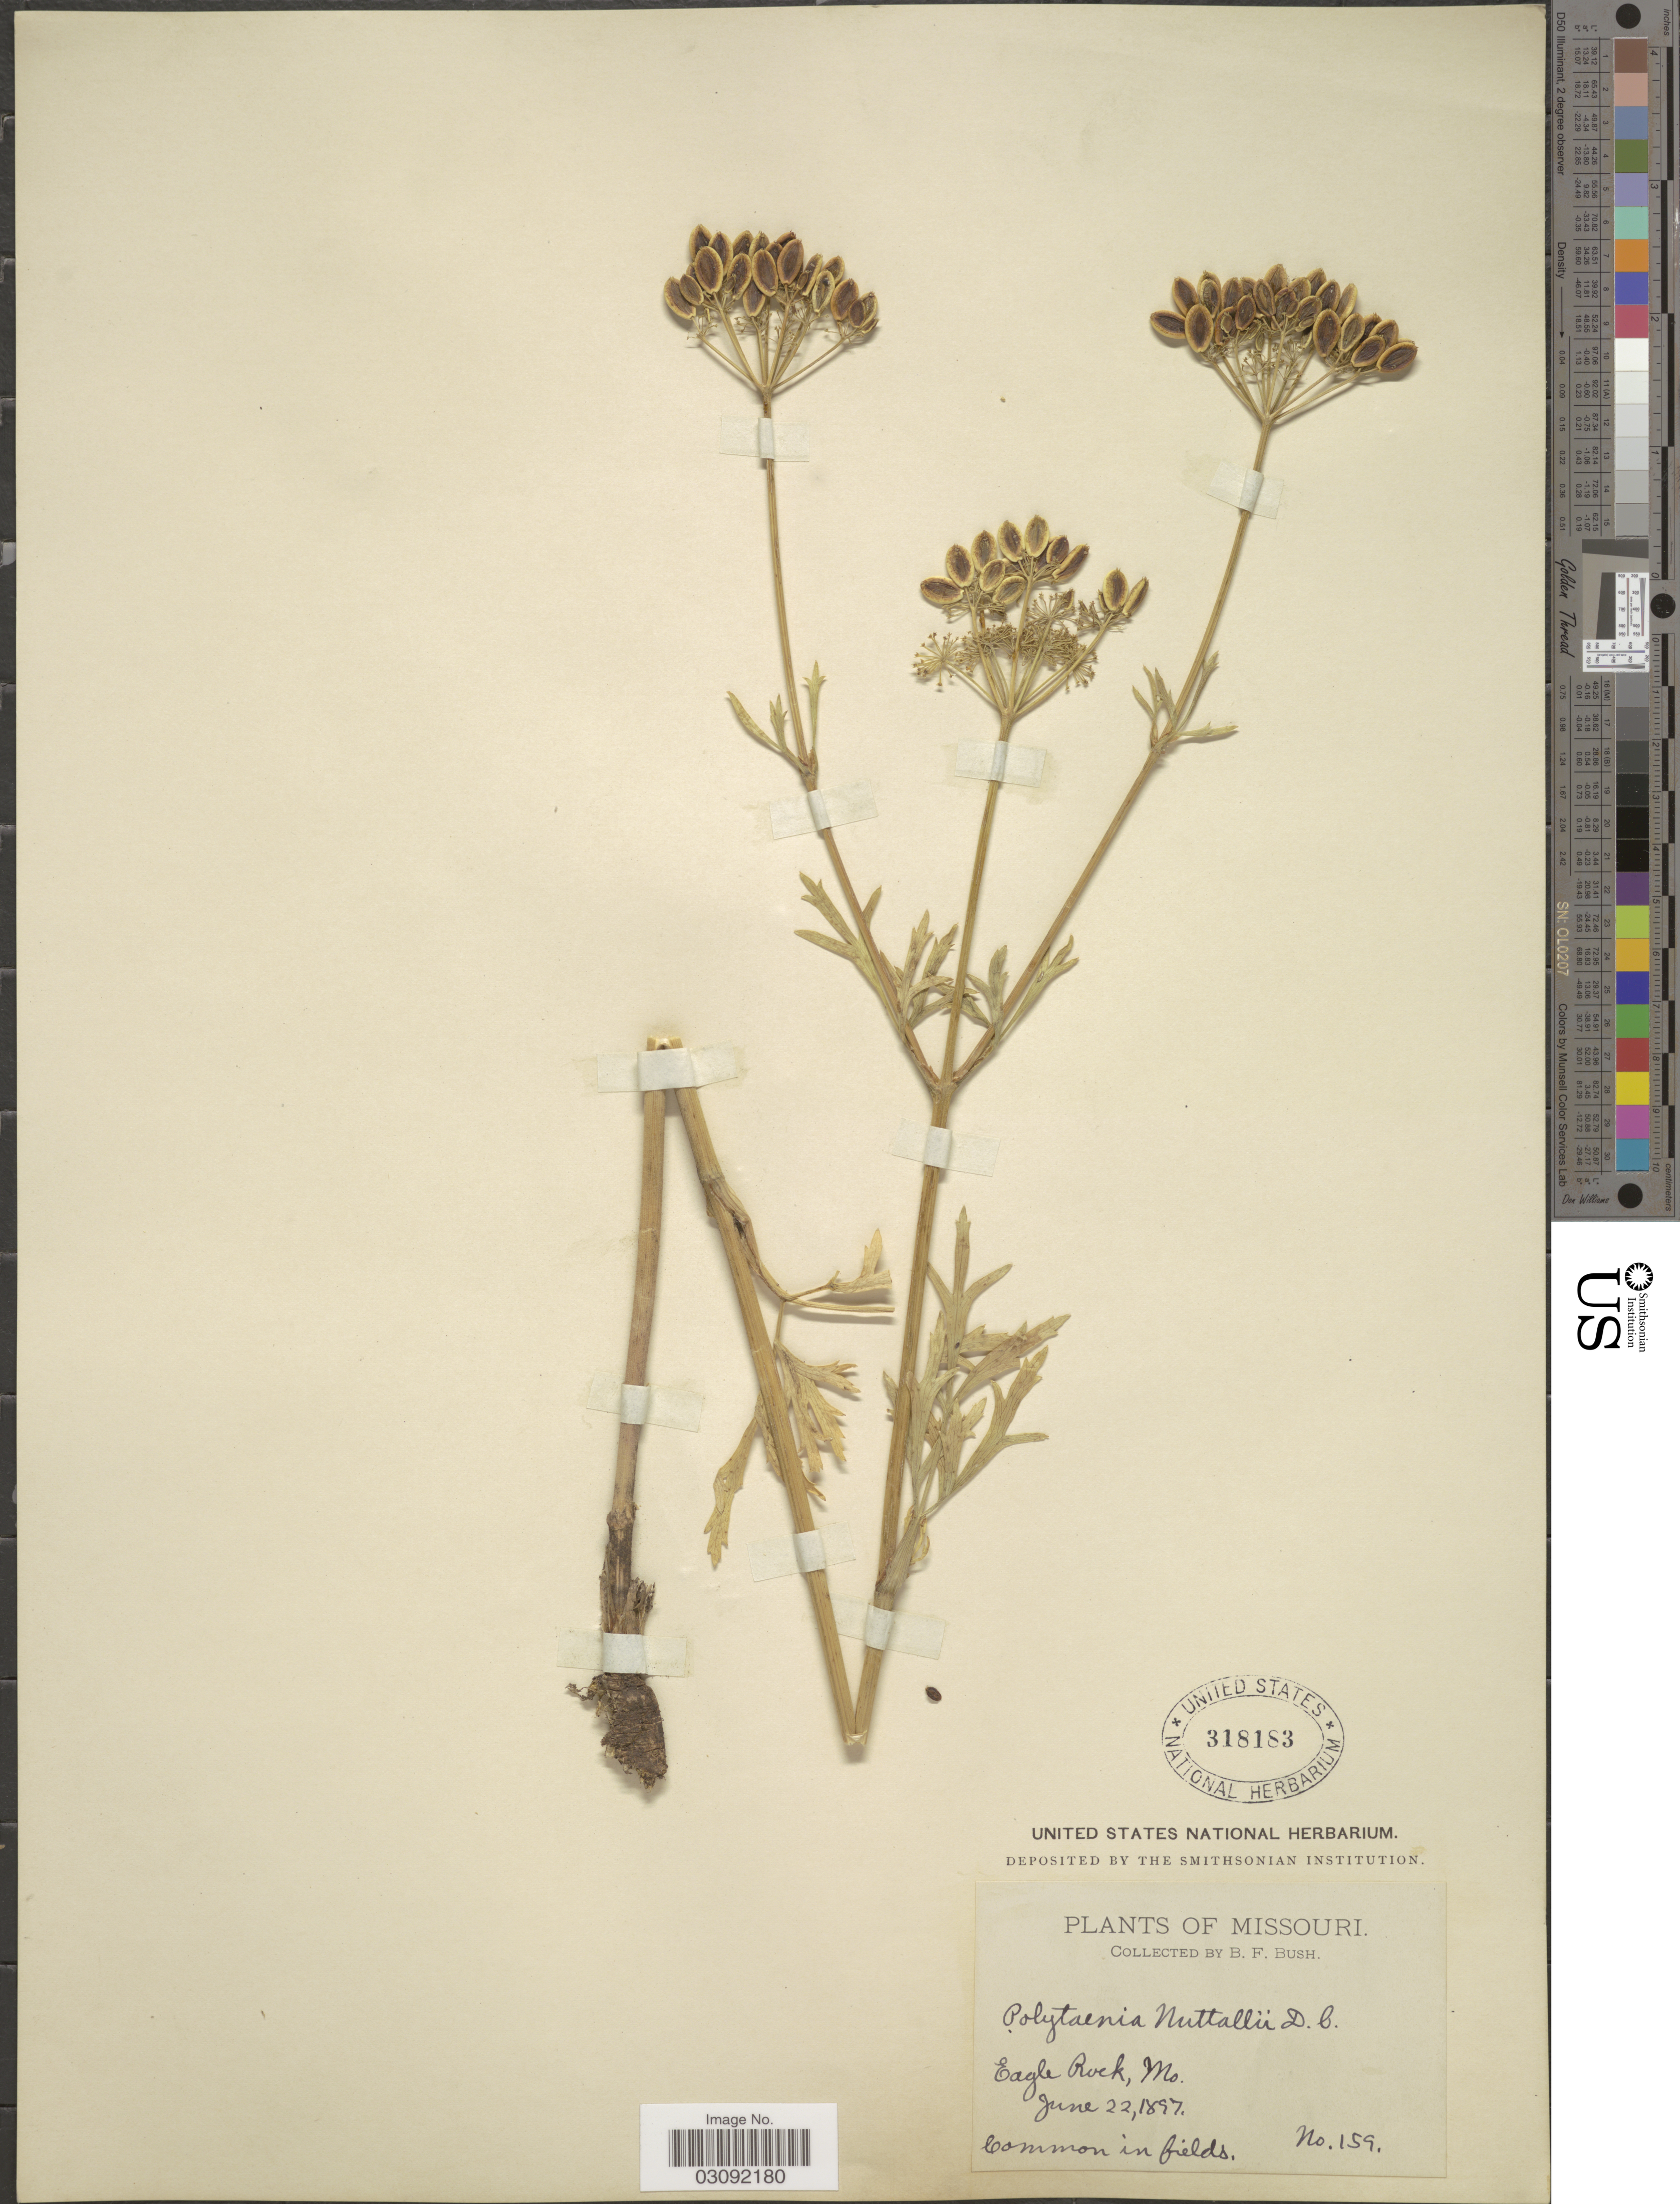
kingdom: Plantae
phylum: Tracheophyta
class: Magnoliopsida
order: Apiales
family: Apiaceae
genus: Polytaenia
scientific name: Polytaenia nuttallii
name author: DC.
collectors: B. F. Bush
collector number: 159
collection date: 1897-06-22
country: United States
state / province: Missouri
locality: Eagle Rock, Mo.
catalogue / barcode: US 318183